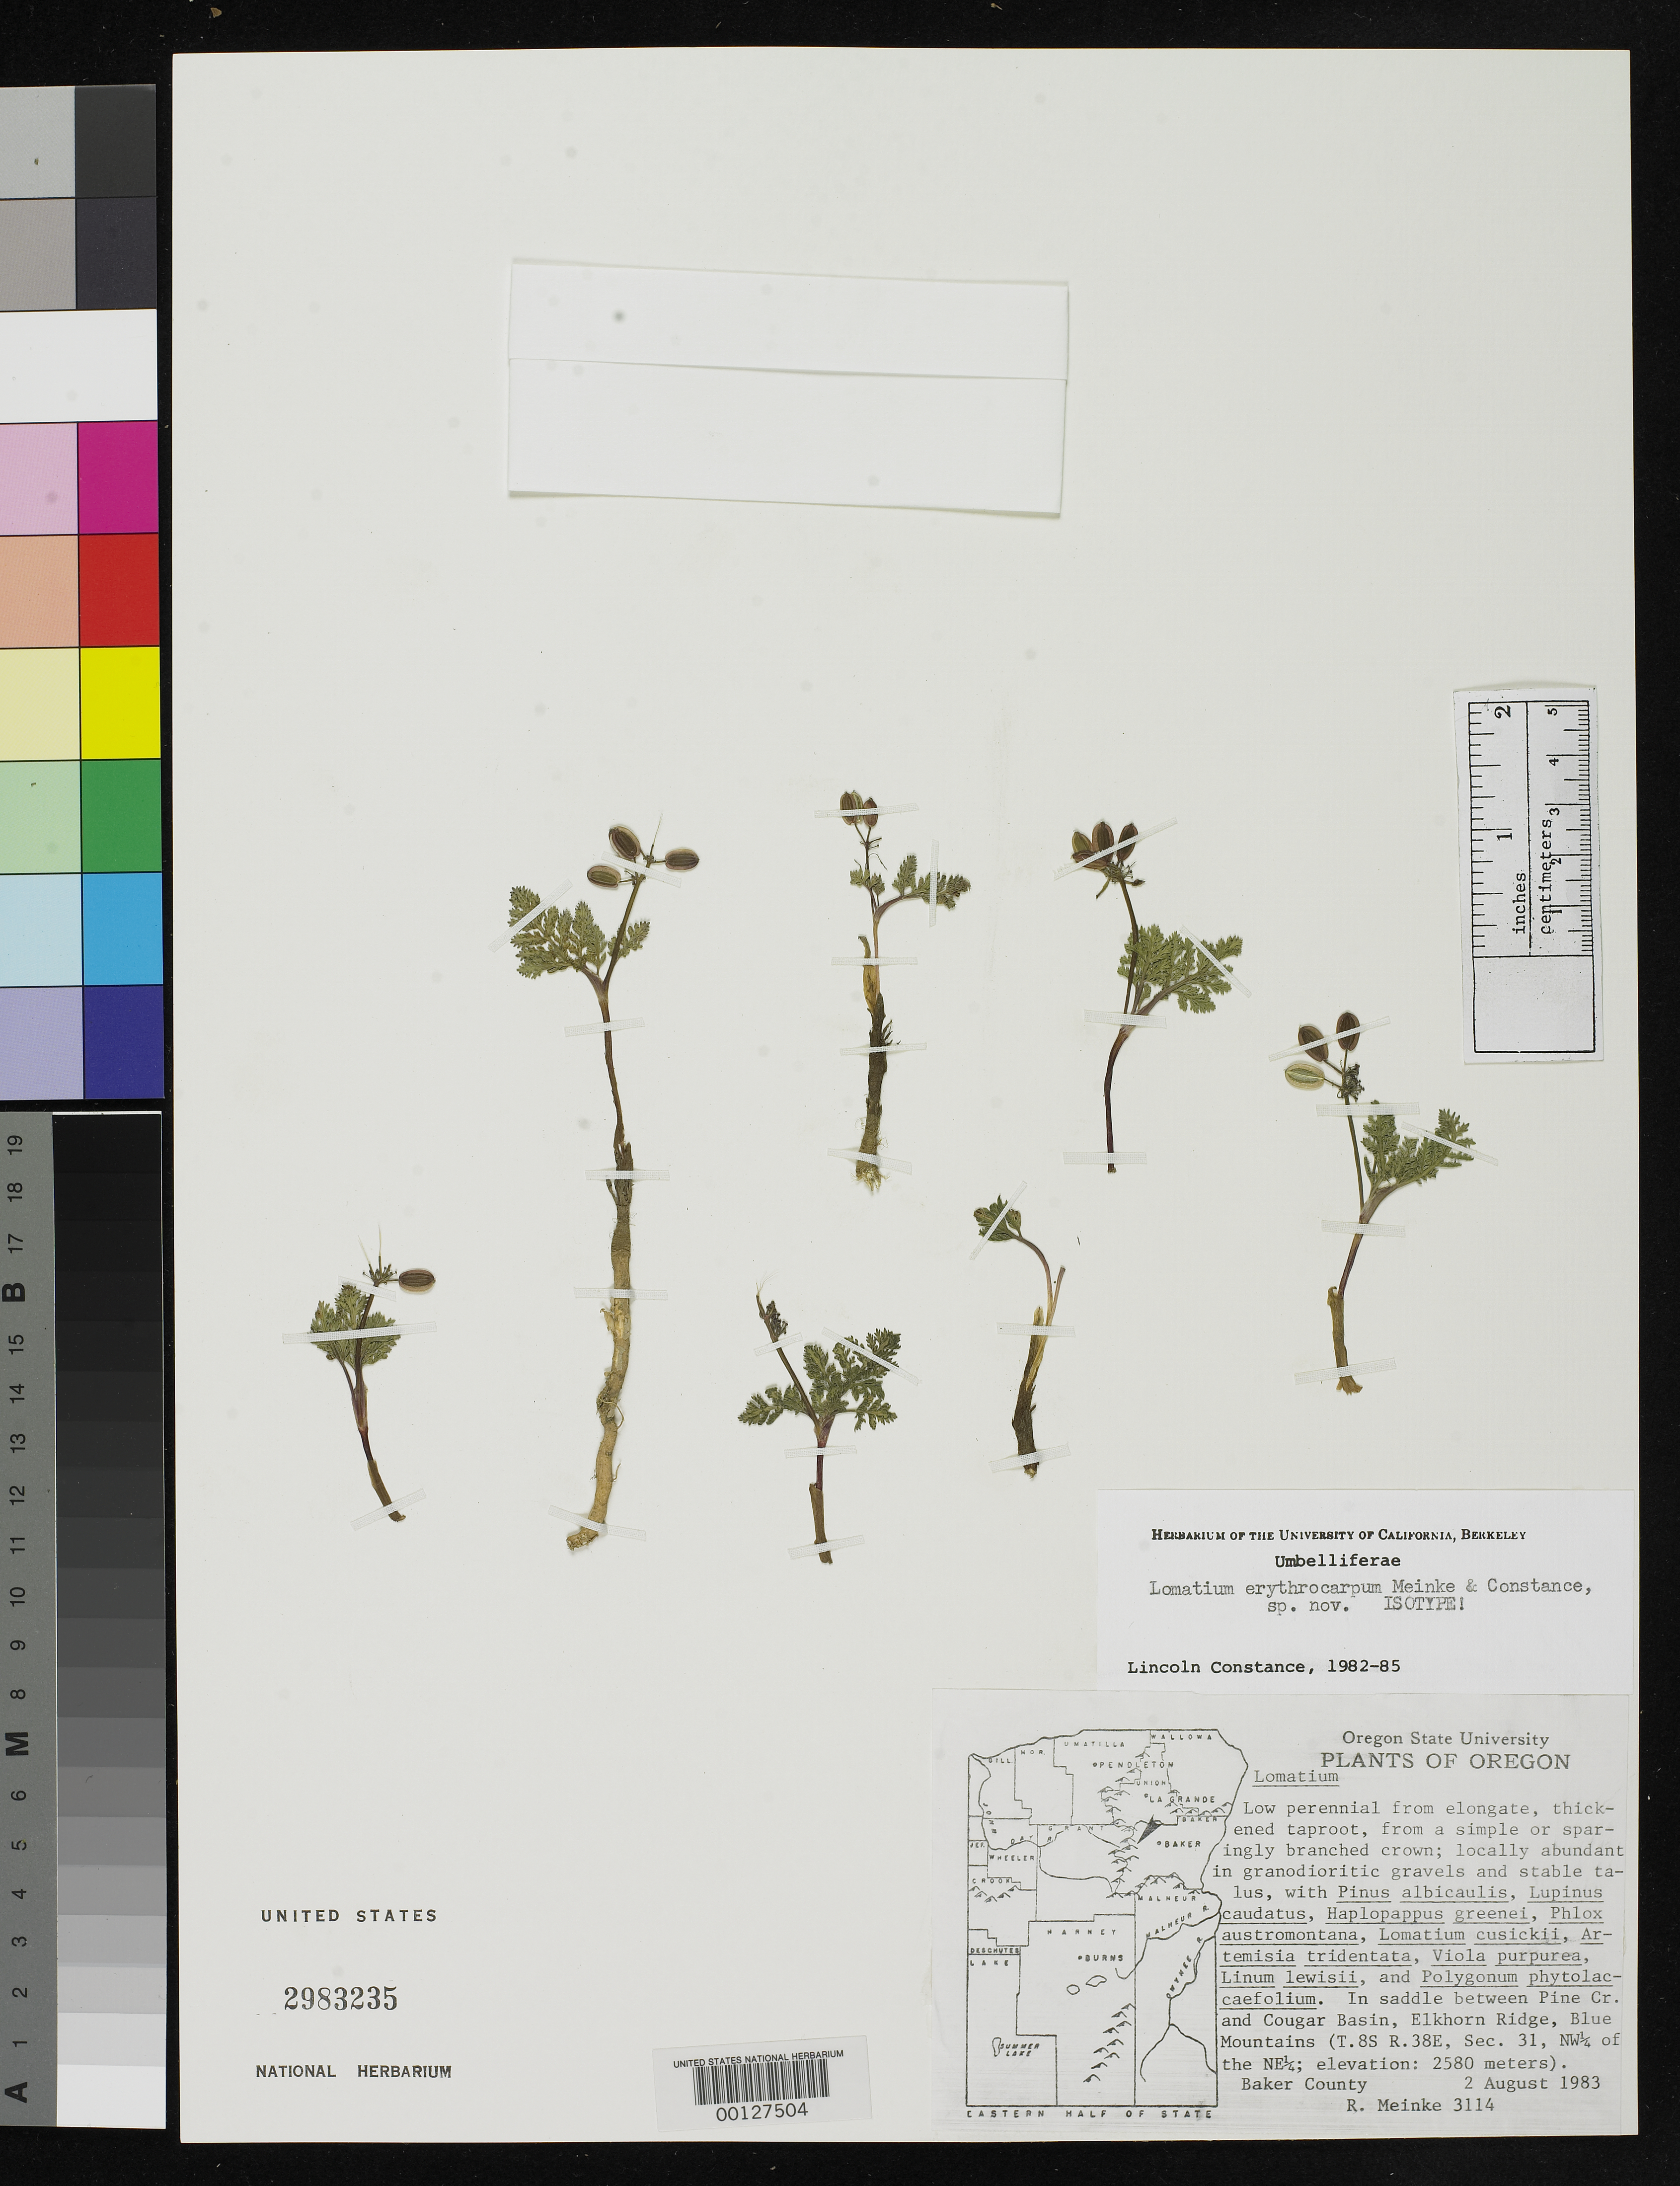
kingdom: Plantae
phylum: Tracheophyta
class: Magnoliopsida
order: Apiales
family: Apiaceae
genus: Lomatium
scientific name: Lomatium erythrocarpum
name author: Meinke & Constance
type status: Isotype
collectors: R. Meinke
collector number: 3114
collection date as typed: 02 Aug 1983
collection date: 1983-08-02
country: United States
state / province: Oregon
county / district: Baker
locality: Blue Mts., Elkhorn Ridge, between Pine Creek and Couger Basin.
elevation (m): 2580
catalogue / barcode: US 2983235